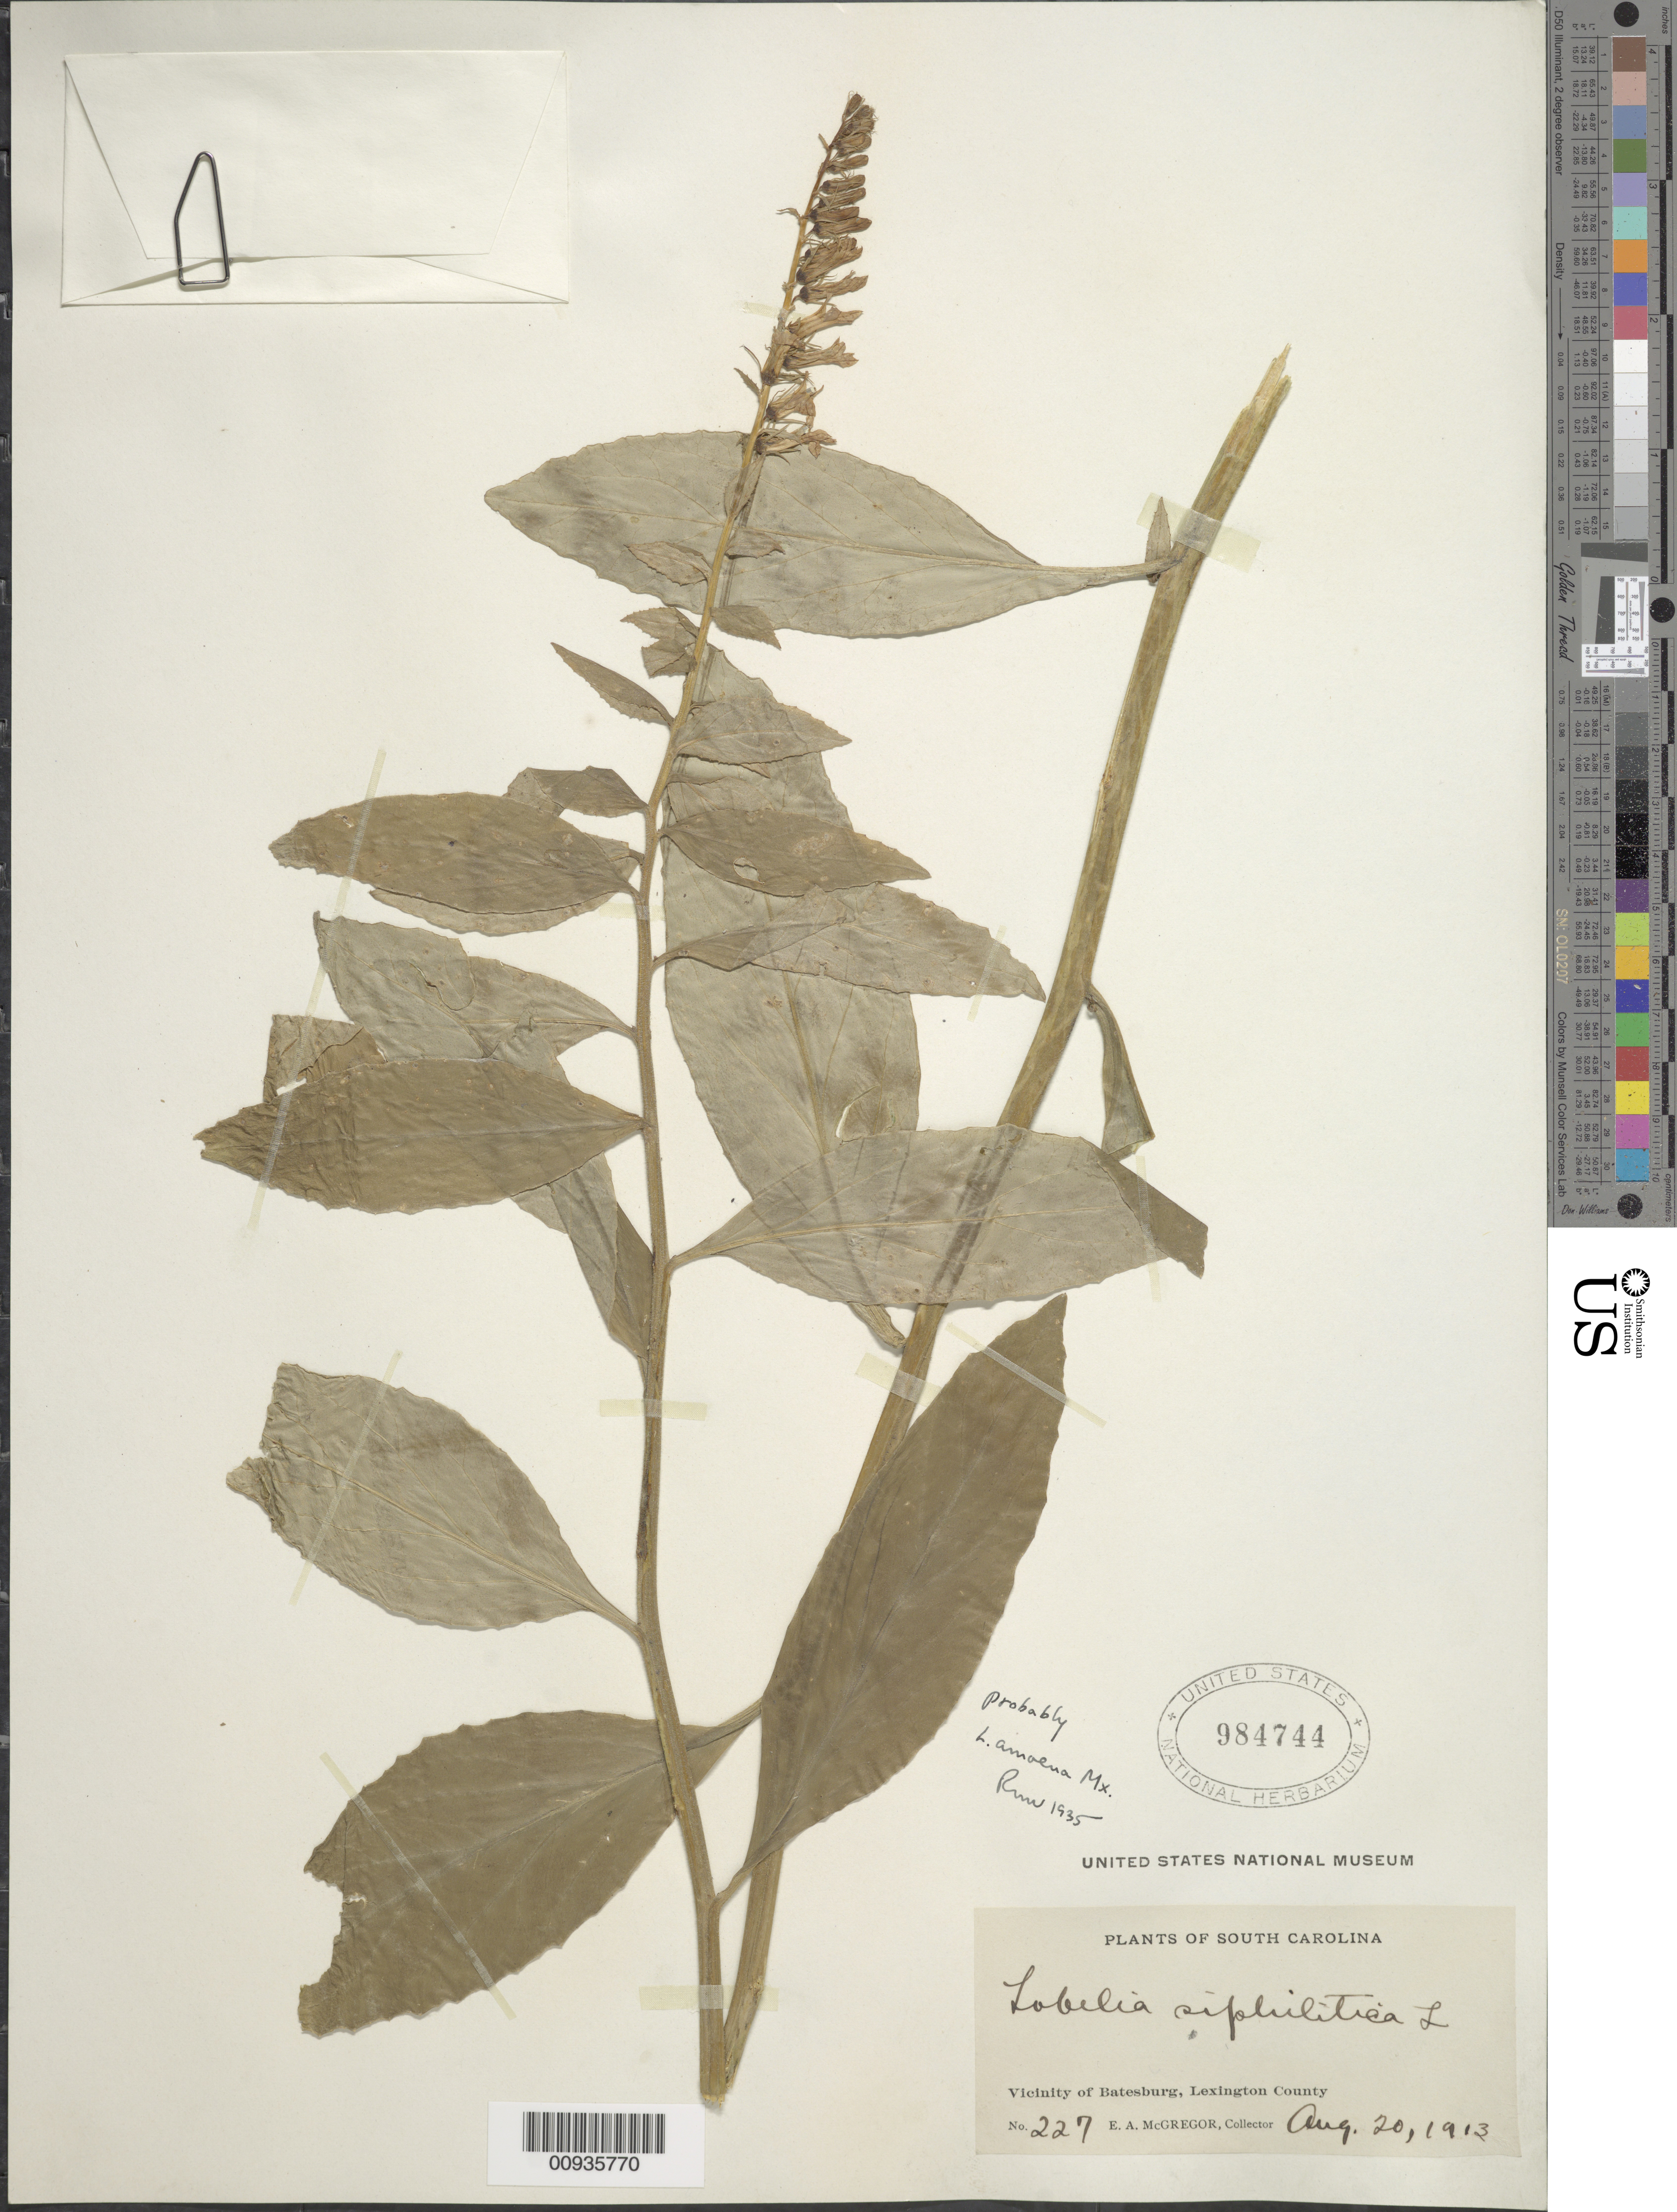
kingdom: Plantae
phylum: Tracheophyta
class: Magnoliopsida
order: Asterales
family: Campanulaceae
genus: Lobelia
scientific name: Lobelia amoena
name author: Michx.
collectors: E. A. McGregor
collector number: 227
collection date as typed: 20 Aug 1913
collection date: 1913-08-20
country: United States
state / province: South Carolina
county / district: Lexington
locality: Batesburg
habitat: swamps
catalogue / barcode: US 984744